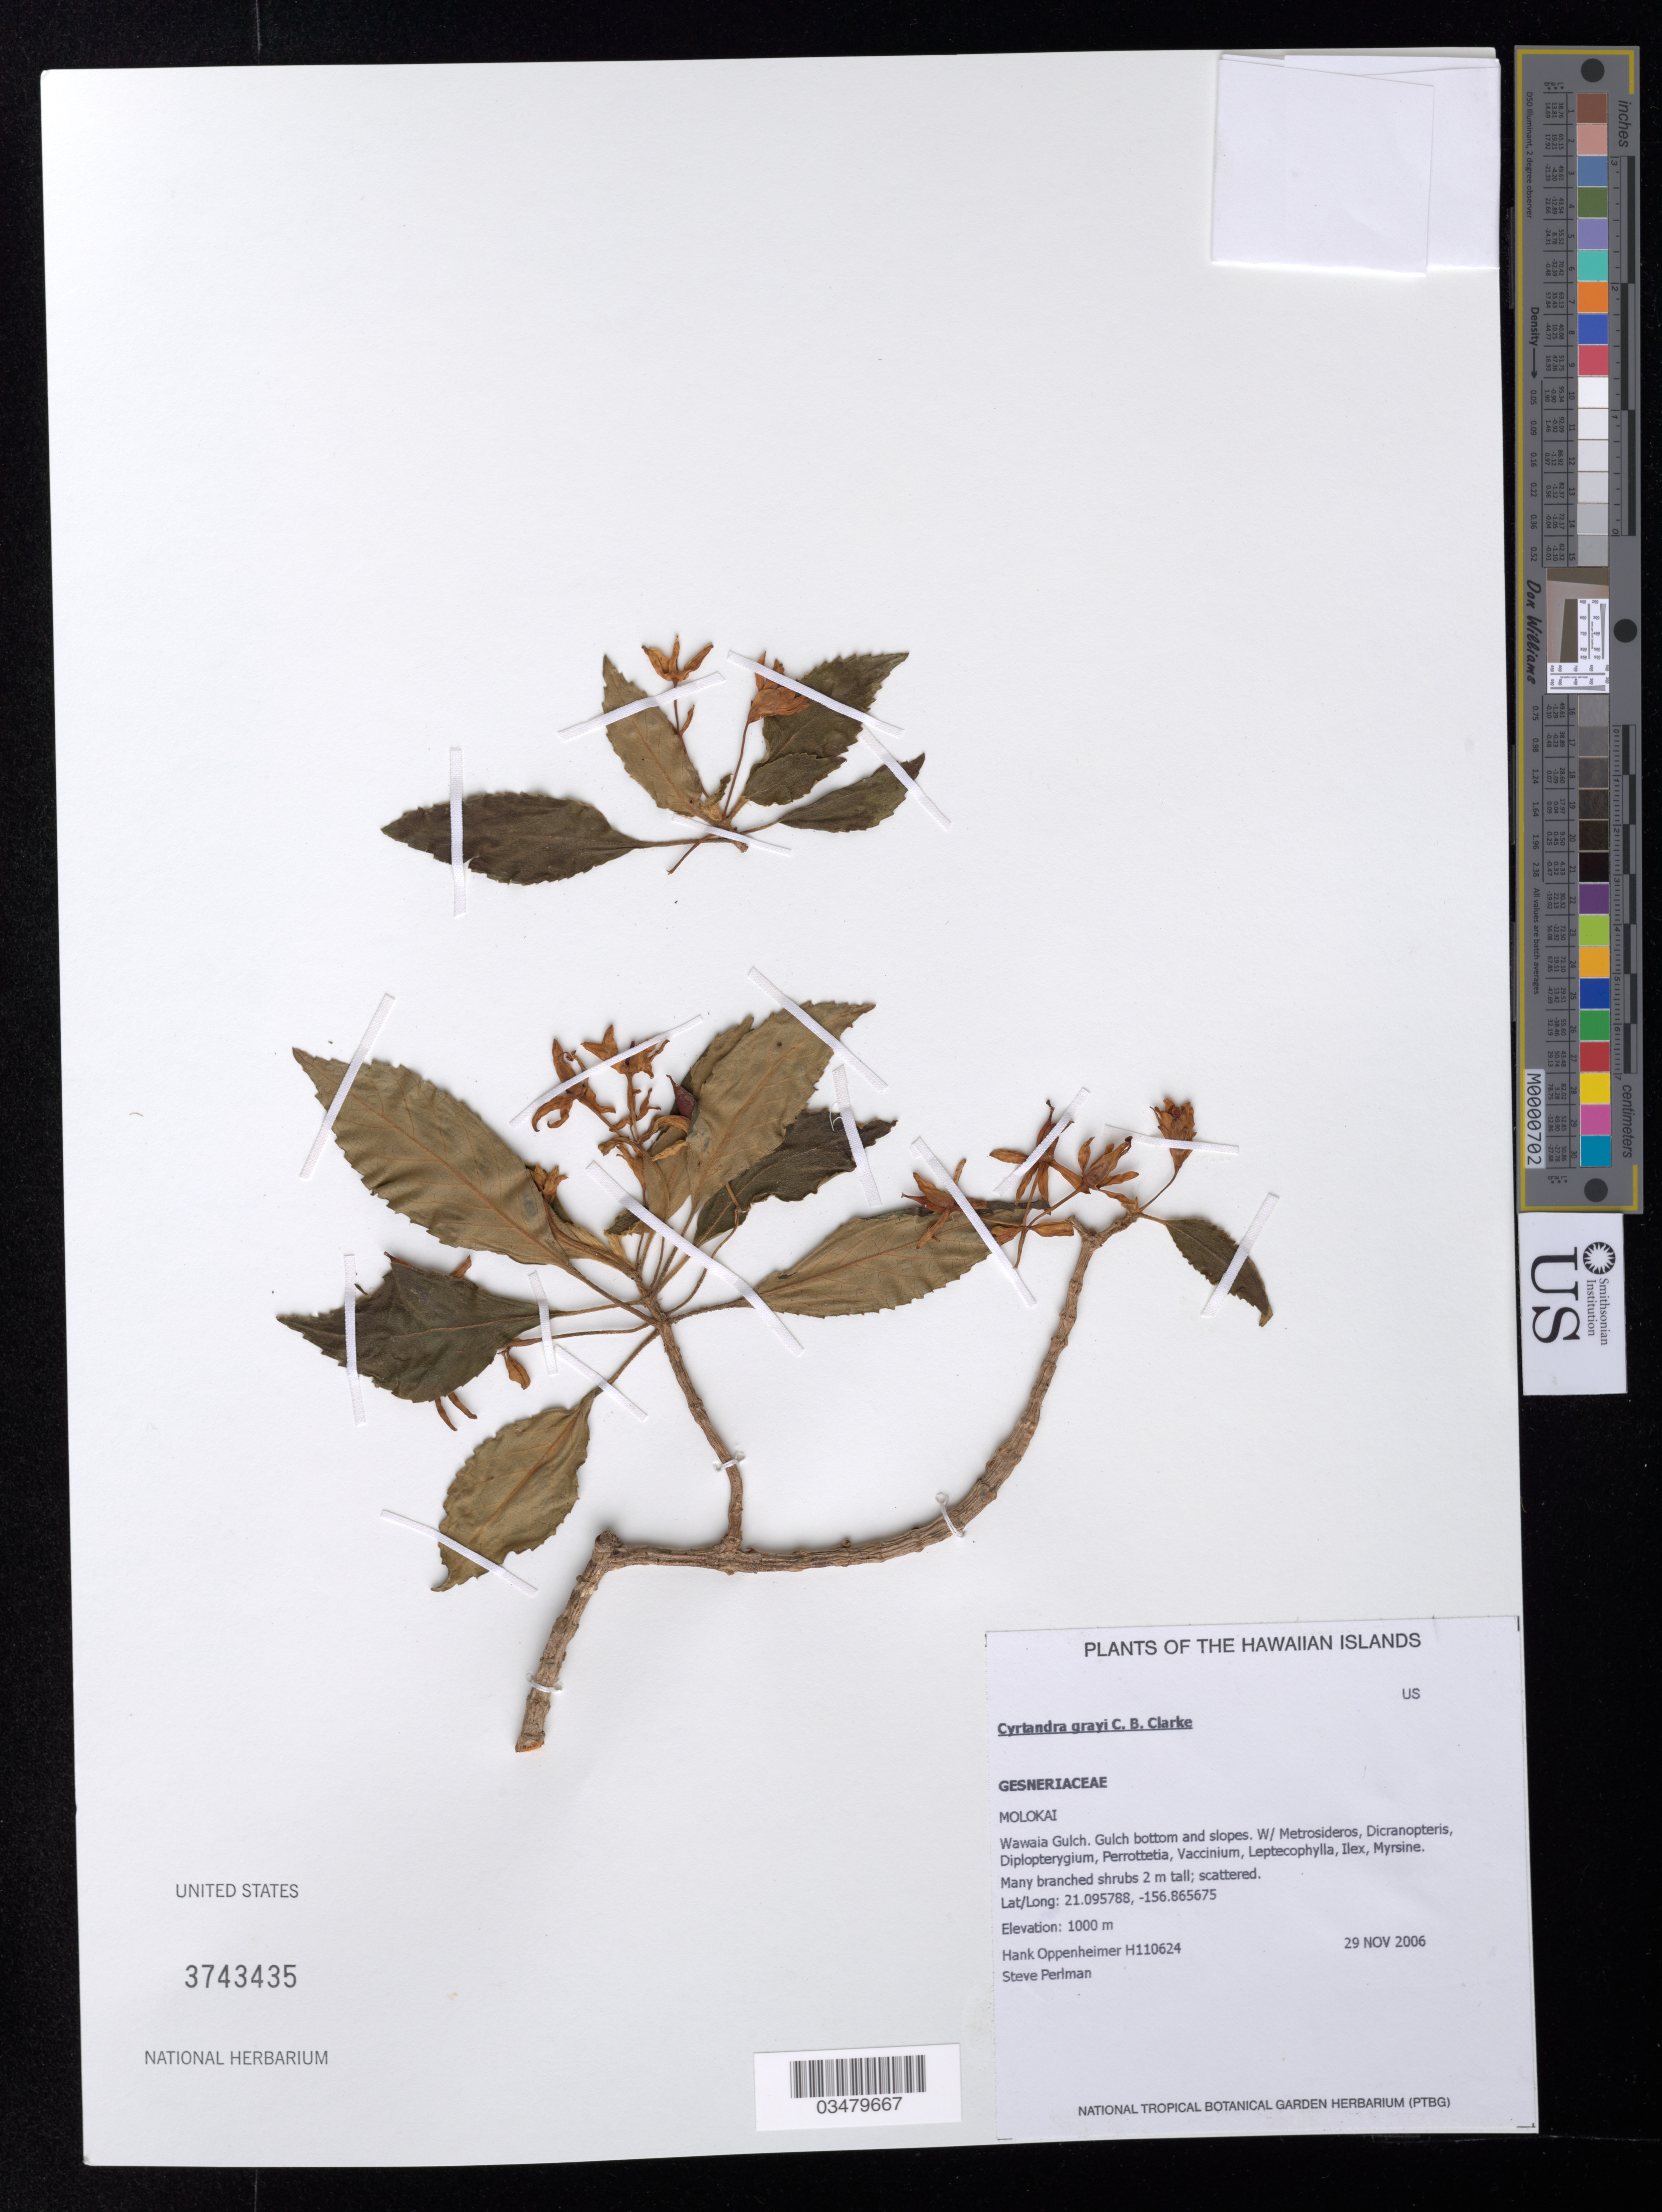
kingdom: Plantae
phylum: Tracheophyta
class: Magnoliopsida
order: Lamiales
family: Gesneriaceae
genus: Cyrtandra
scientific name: Cyrtandra grayi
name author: C.B. Clarke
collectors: H. L. Oppenheimer & S. P. Perlman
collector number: H110624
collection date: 2006-11-29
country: United States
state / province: Hawaii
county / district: Maui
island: Moloka'i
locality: Molokai, Wawaia Gulch, gulch bottom and slopes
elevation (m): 1000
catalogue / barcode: US 3743435